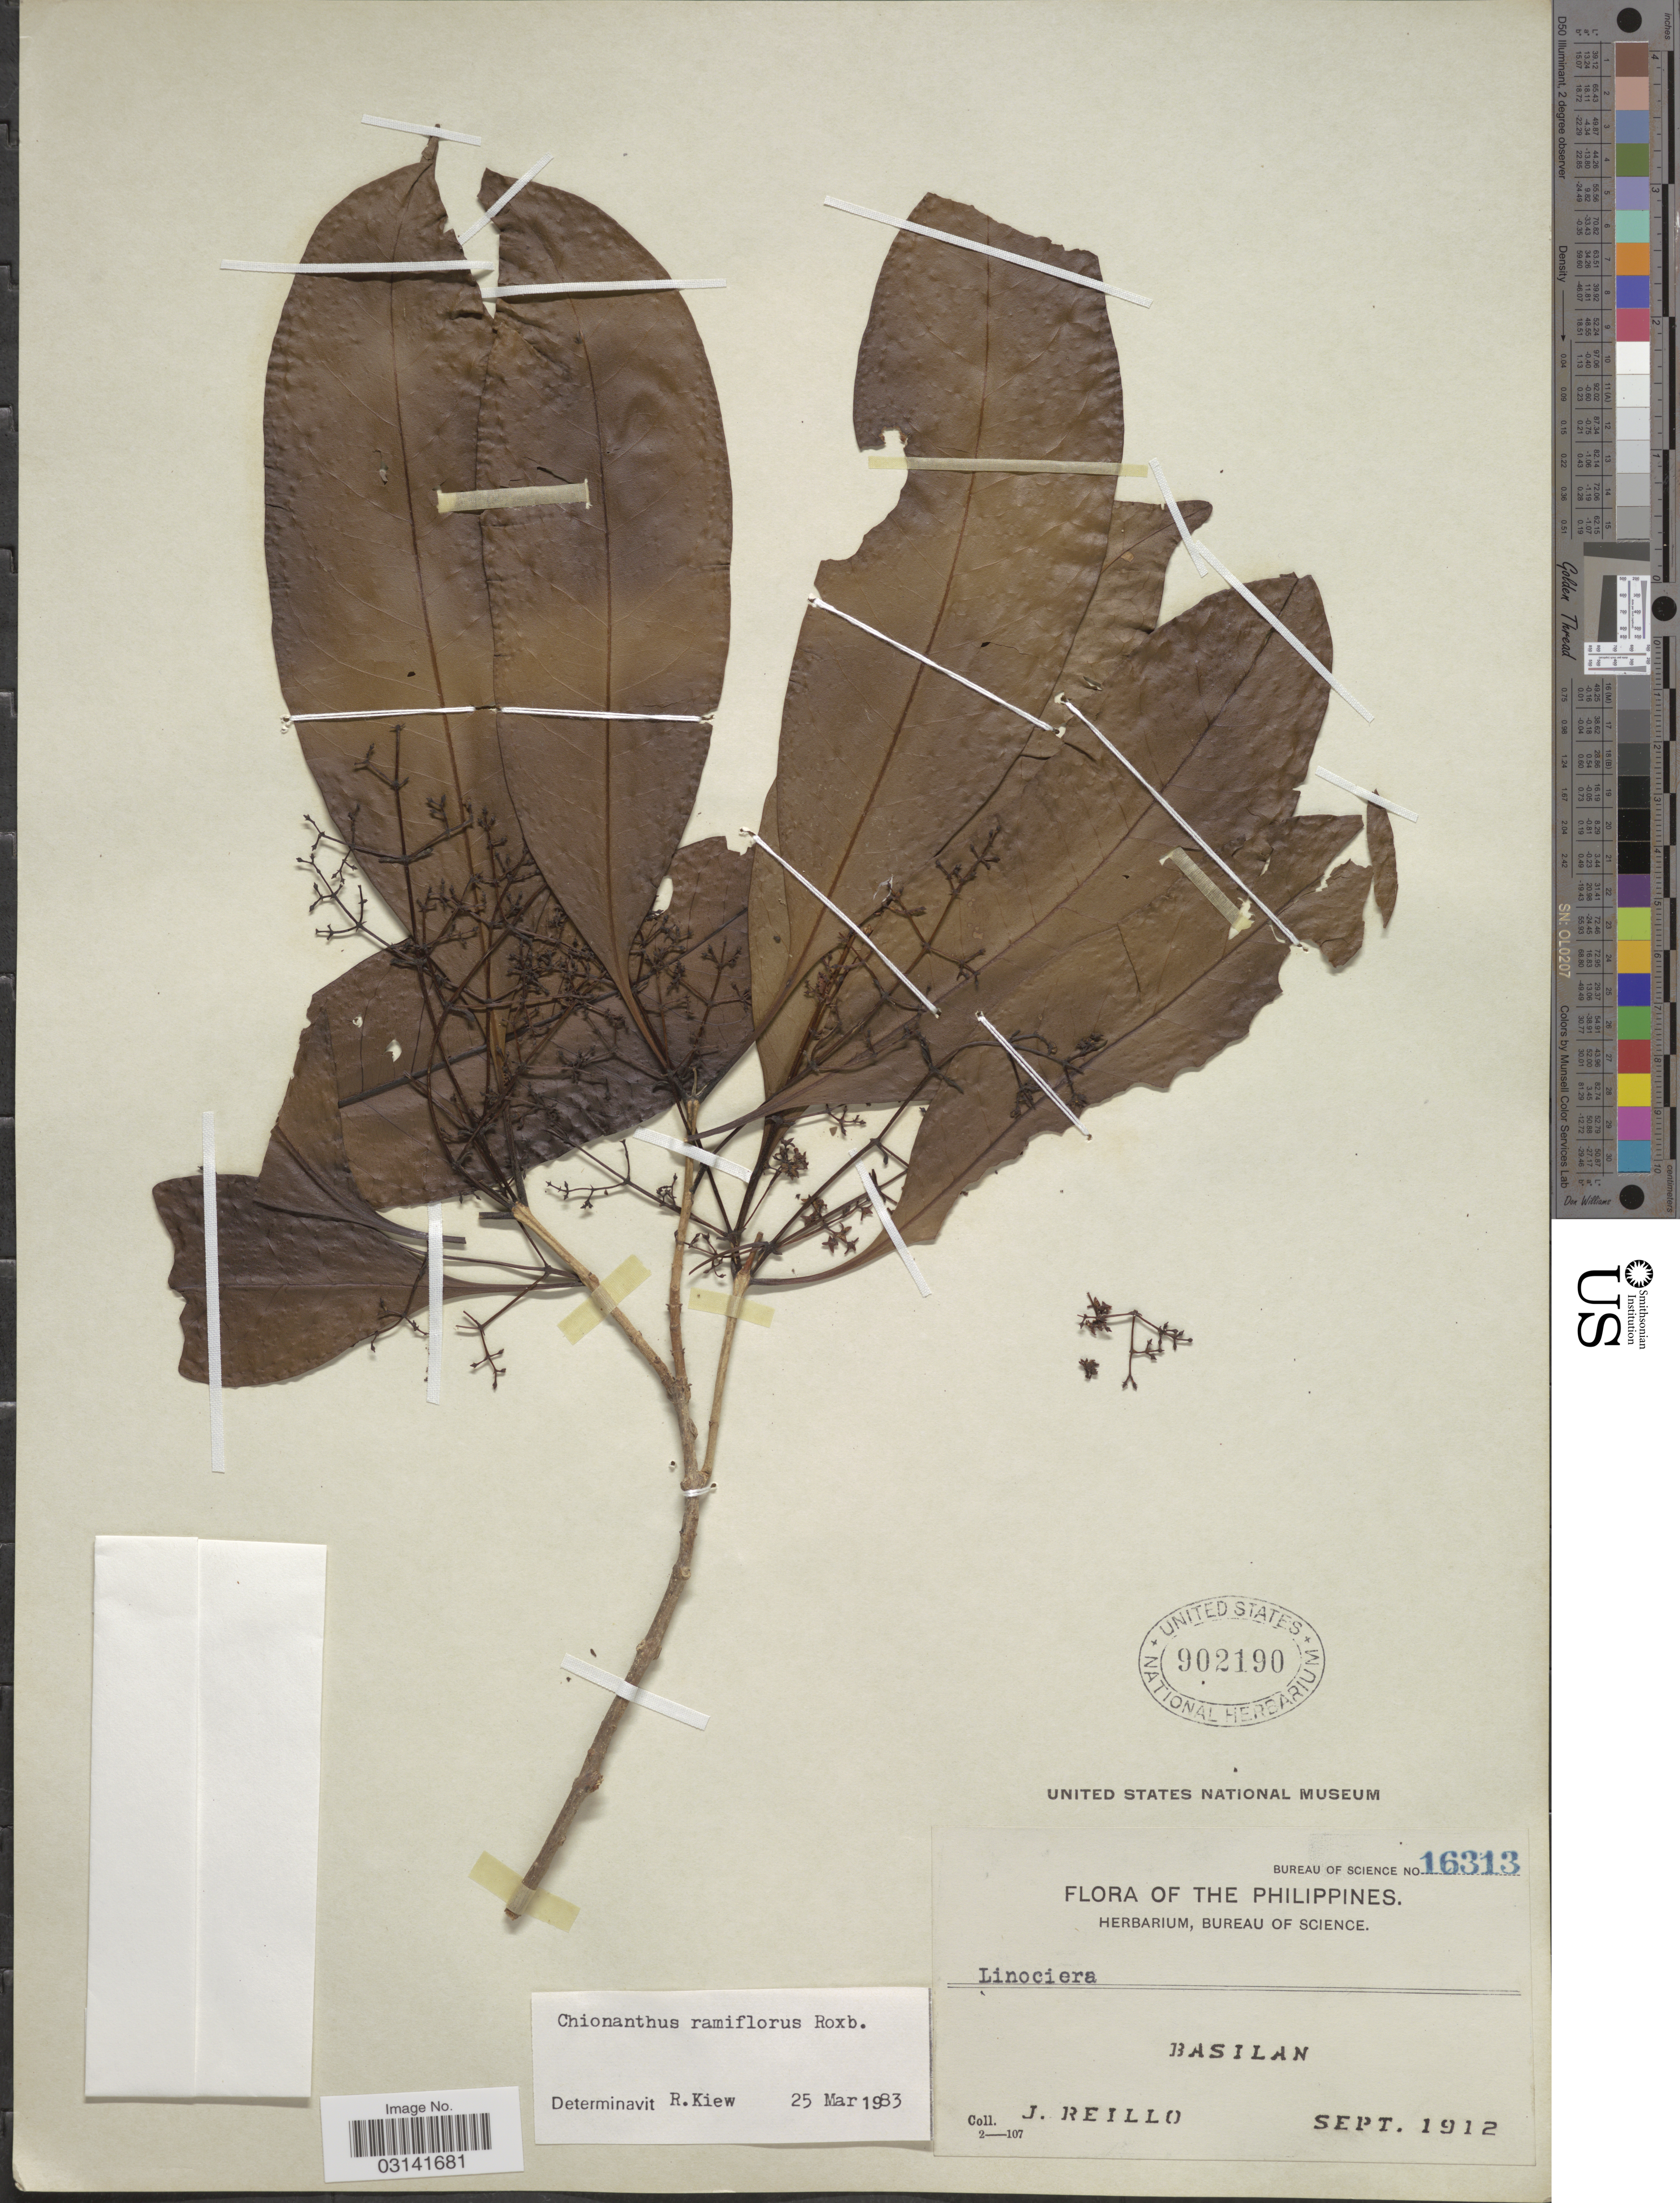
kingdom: Plantae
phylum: Tracheophyta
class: Magnoliopsida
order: Lamiales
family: Oleaceae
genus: Chionanthus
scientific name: Chionanthus ramiflorus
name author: Roxb.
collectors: J. Reillo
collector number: Bureau of Science 16313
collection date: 1912-09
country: Philippines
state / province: Muslim Mindanao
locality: Basilan.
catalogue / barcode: US 902190